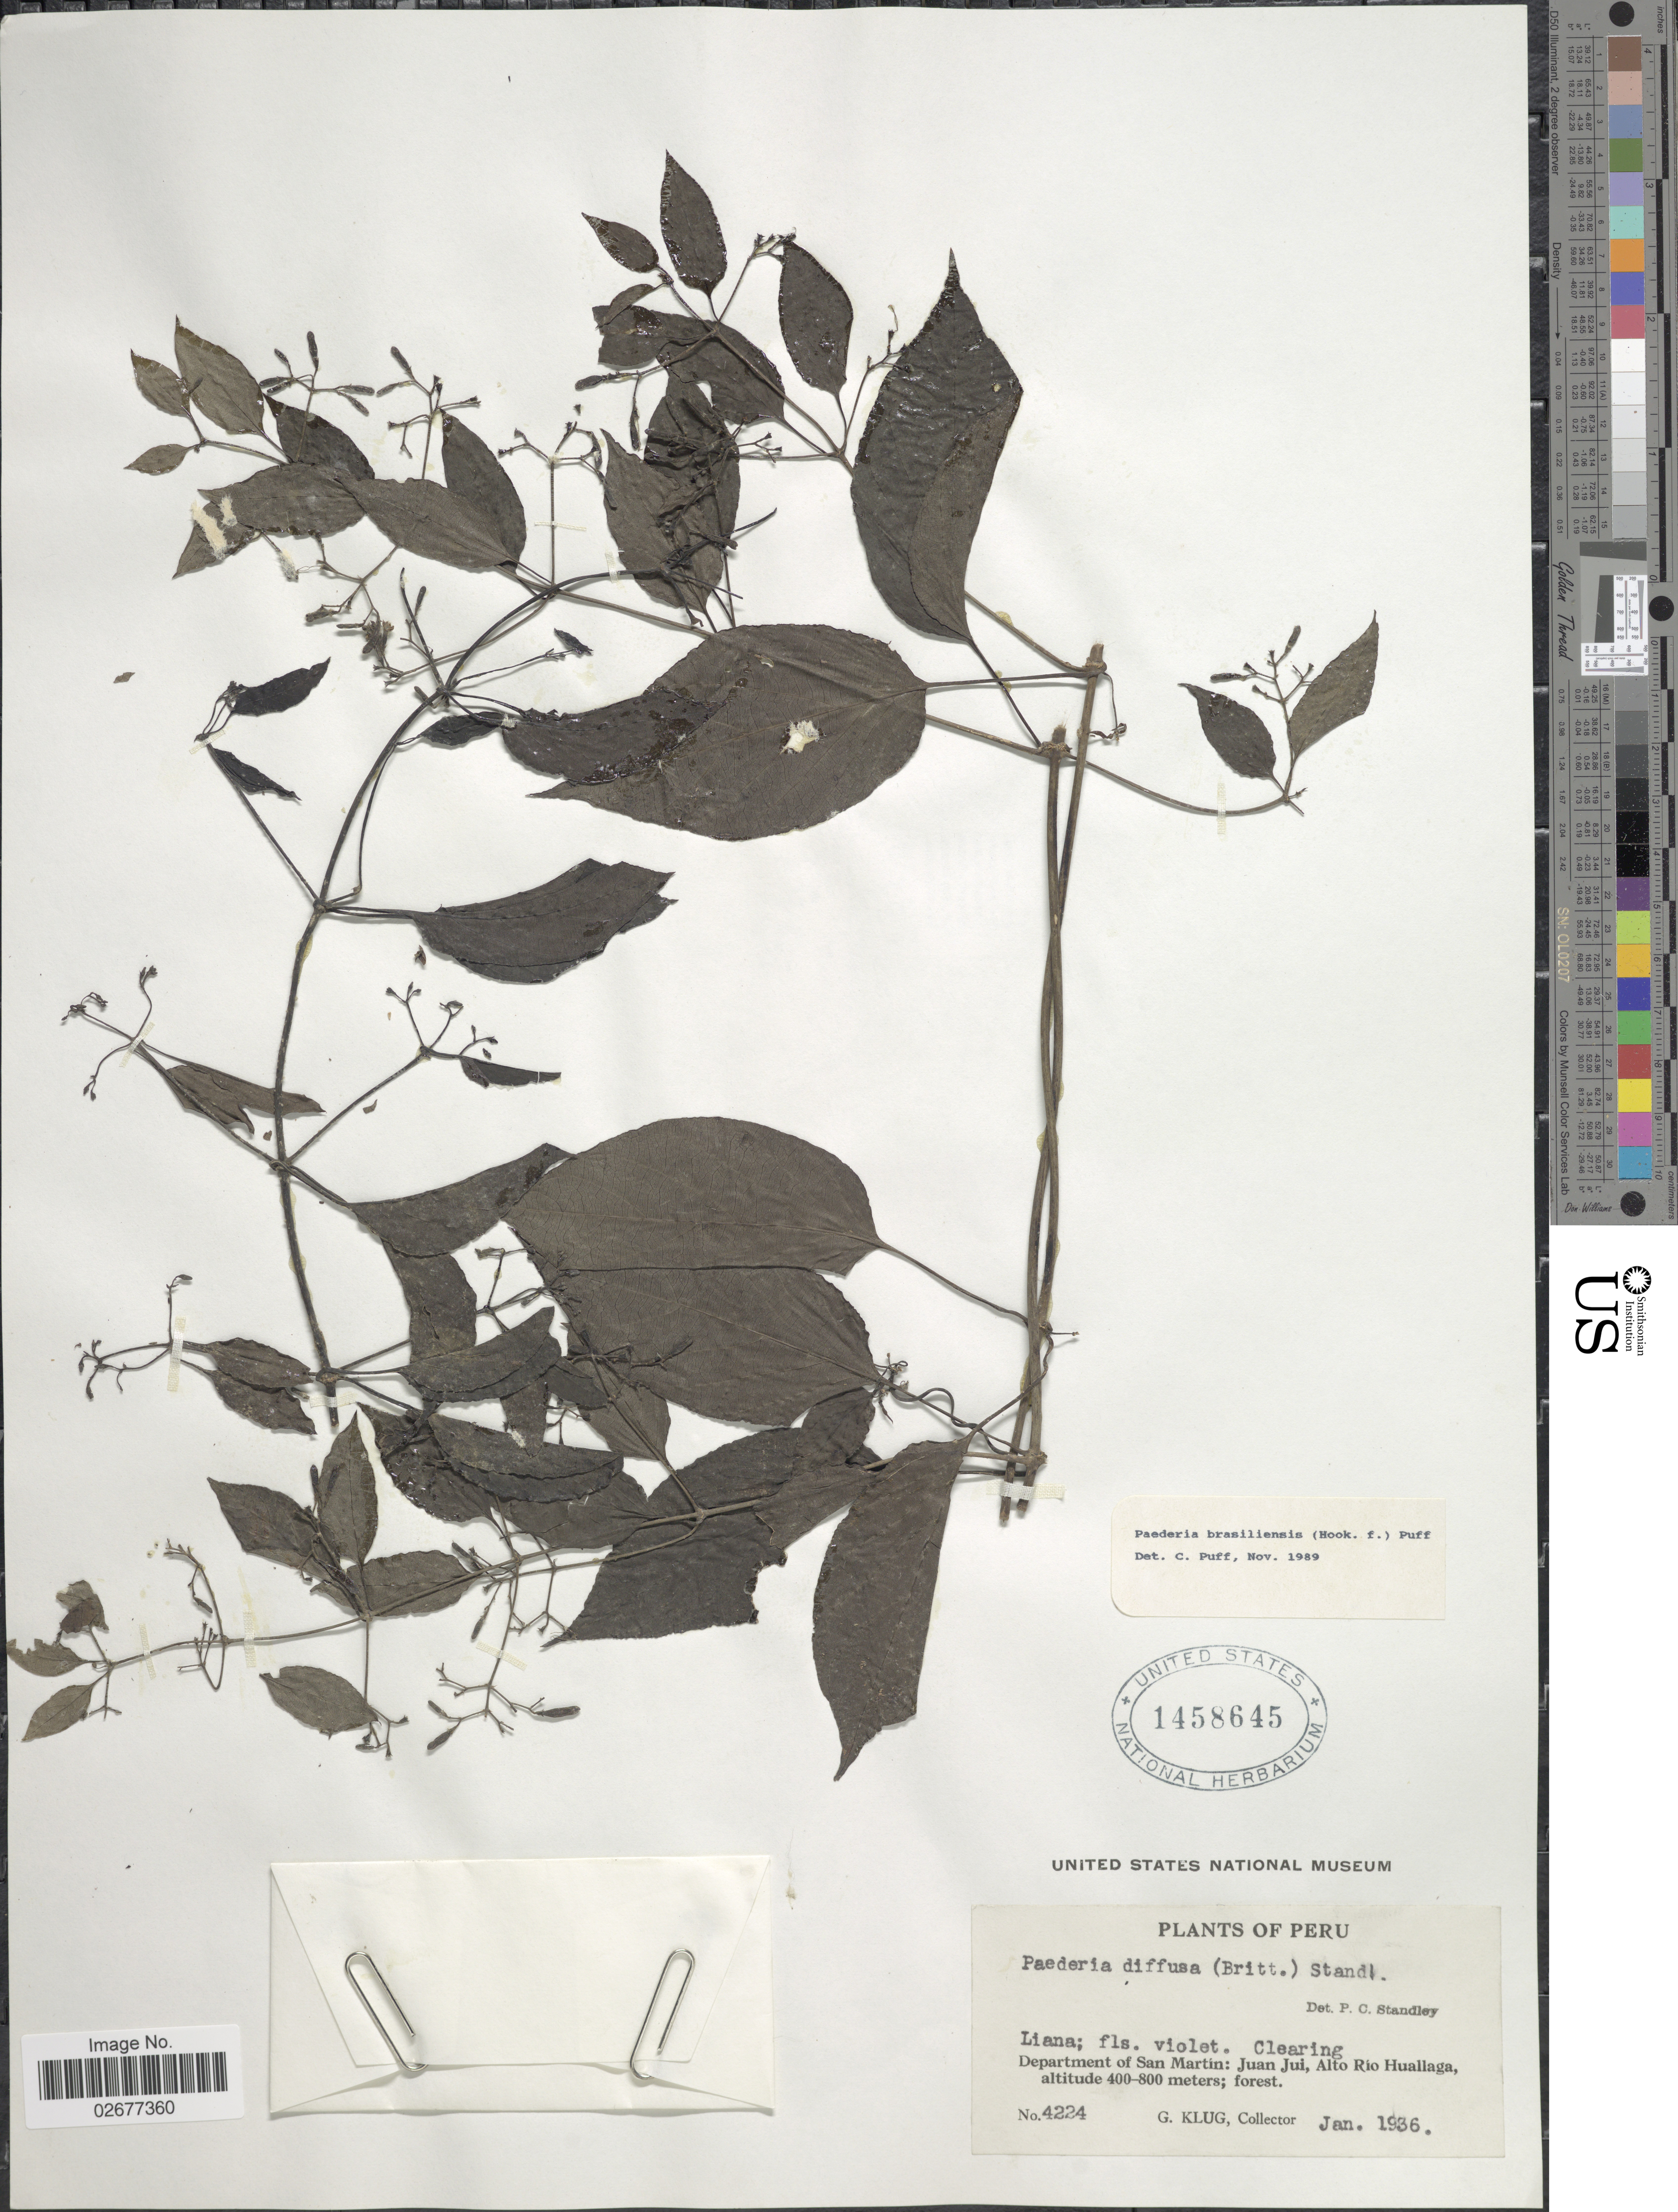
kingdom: Plantae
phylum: Tracheophyta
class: Magnoliopsida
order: Gentianales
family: Rubiaceae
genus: Paederia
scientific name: Paederia brasiliensis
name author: (Hook. f.) Puff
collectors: G. Klug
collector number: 4224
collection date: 1936-01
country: Peru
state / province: San Martín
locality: Department of San Martin: Juan Jui, Alto Rio Huallaga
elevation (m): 400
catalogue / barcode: US 1458645